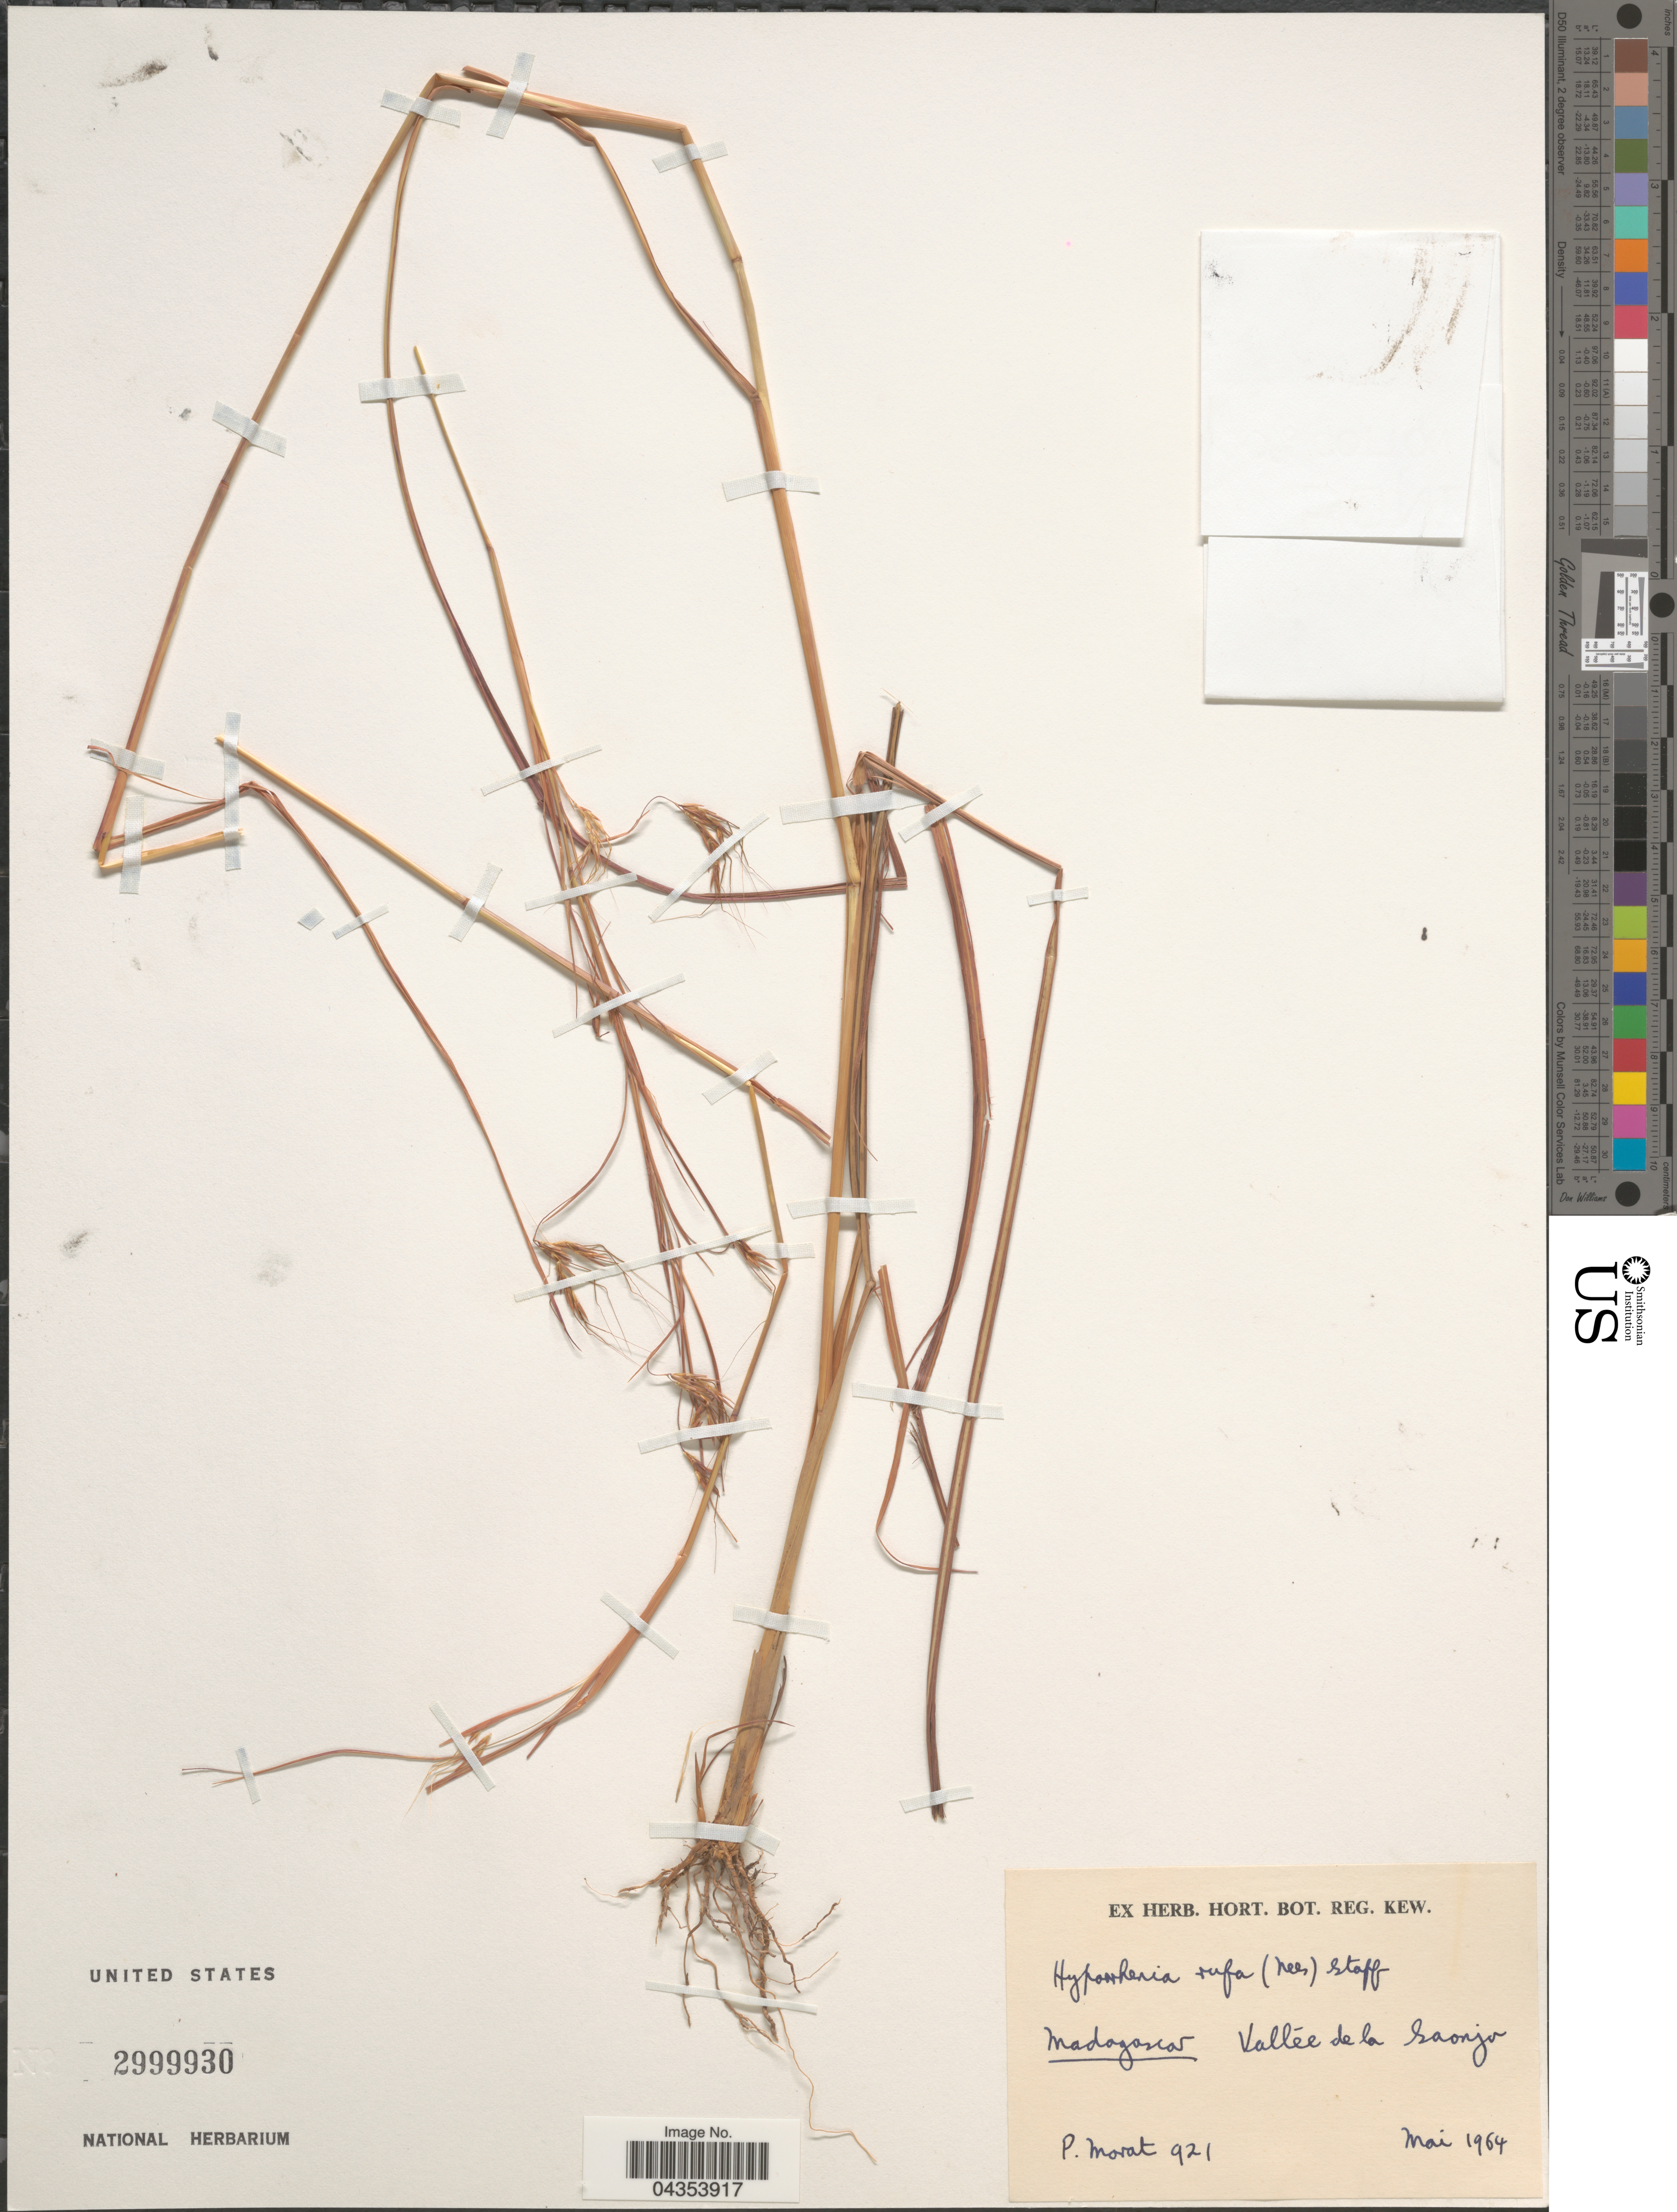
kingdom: Plantae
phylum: Tracheophyta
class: Liliopsida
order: Poales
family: Poaceae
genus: Hyparrhenia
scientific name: Hyparrhenia rufa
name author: (Nees) Stapf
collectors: P. Morat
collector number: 921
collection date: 1964-05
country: Madagascar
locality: Vallée de la Saonja.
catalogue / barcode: US 2999930